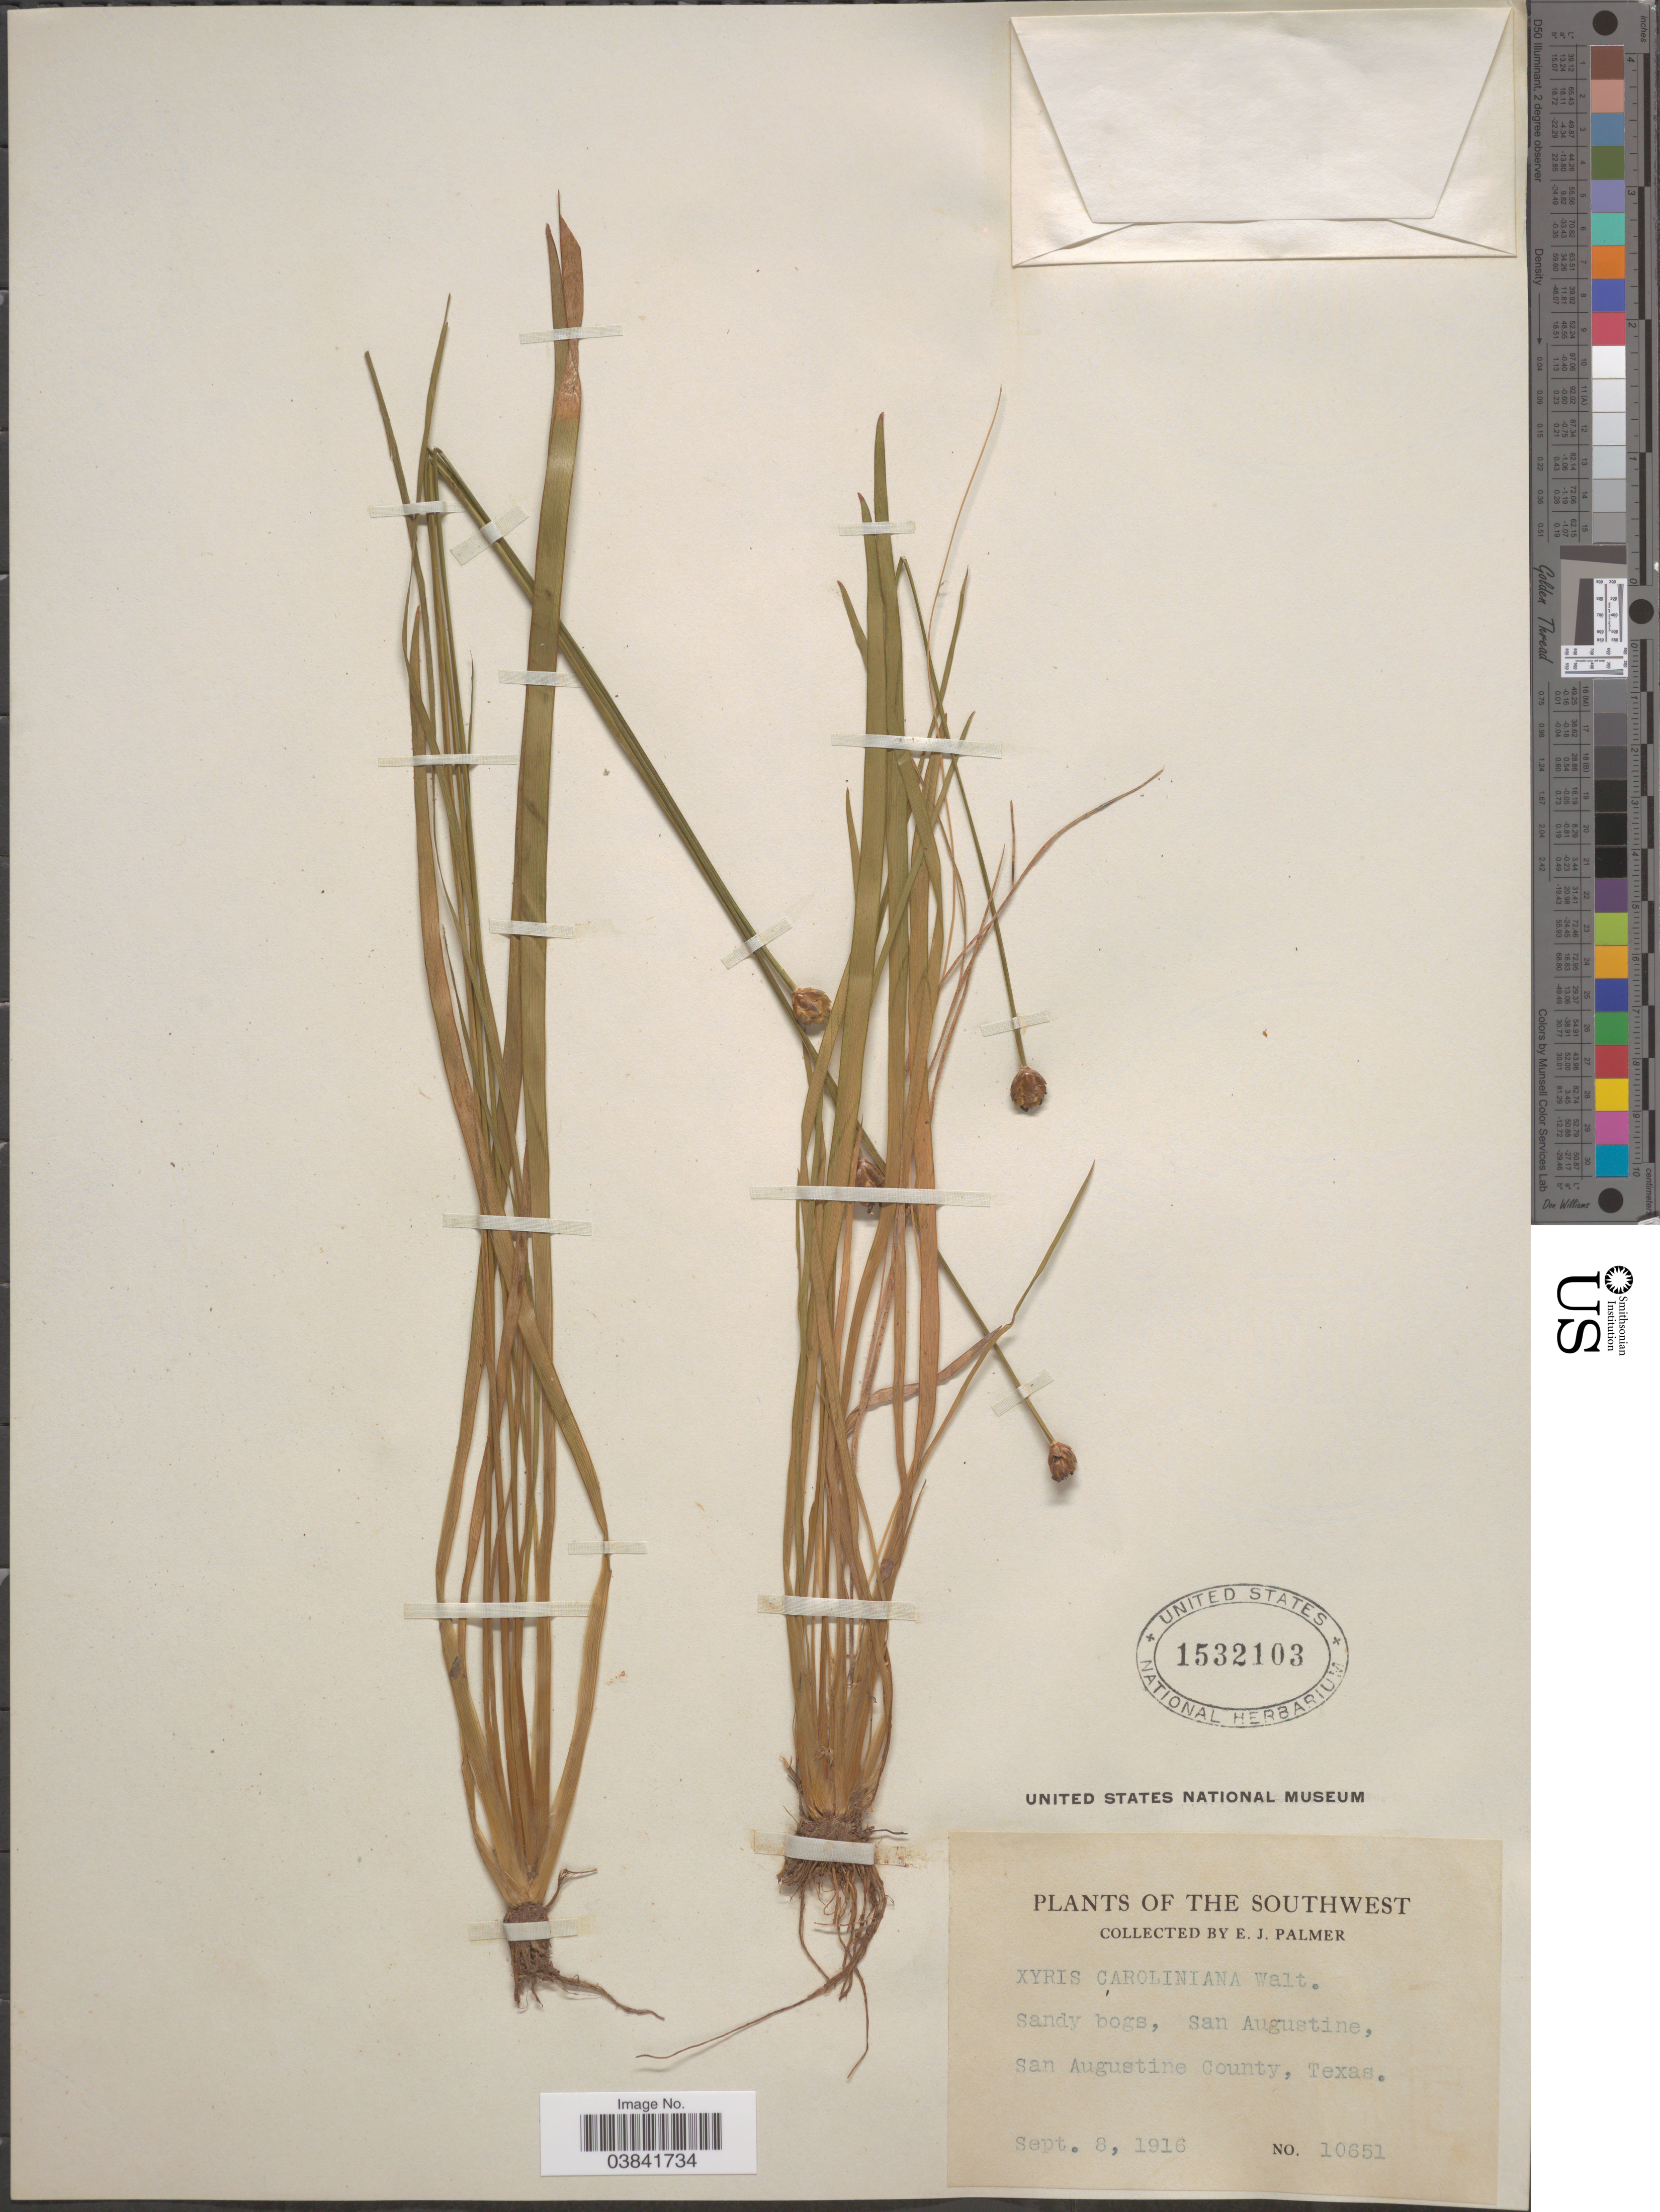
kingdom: Plantae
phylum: Tracheophyta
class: Liliopsida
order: Poales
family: Xyridaceae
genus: Xyris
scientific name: Xyris jupicai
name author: Rich.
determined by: Strong, Mark T., (BOT), Smithsonian Institution - National Museum of Natural History (UNITED STATES)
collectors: E. J. Palmer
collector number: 10651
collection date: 1916-09-08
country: United States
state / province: Texas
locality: Southwest. Sandy bogs, San Augustine, San Augustine County.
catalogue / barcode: US 1532103